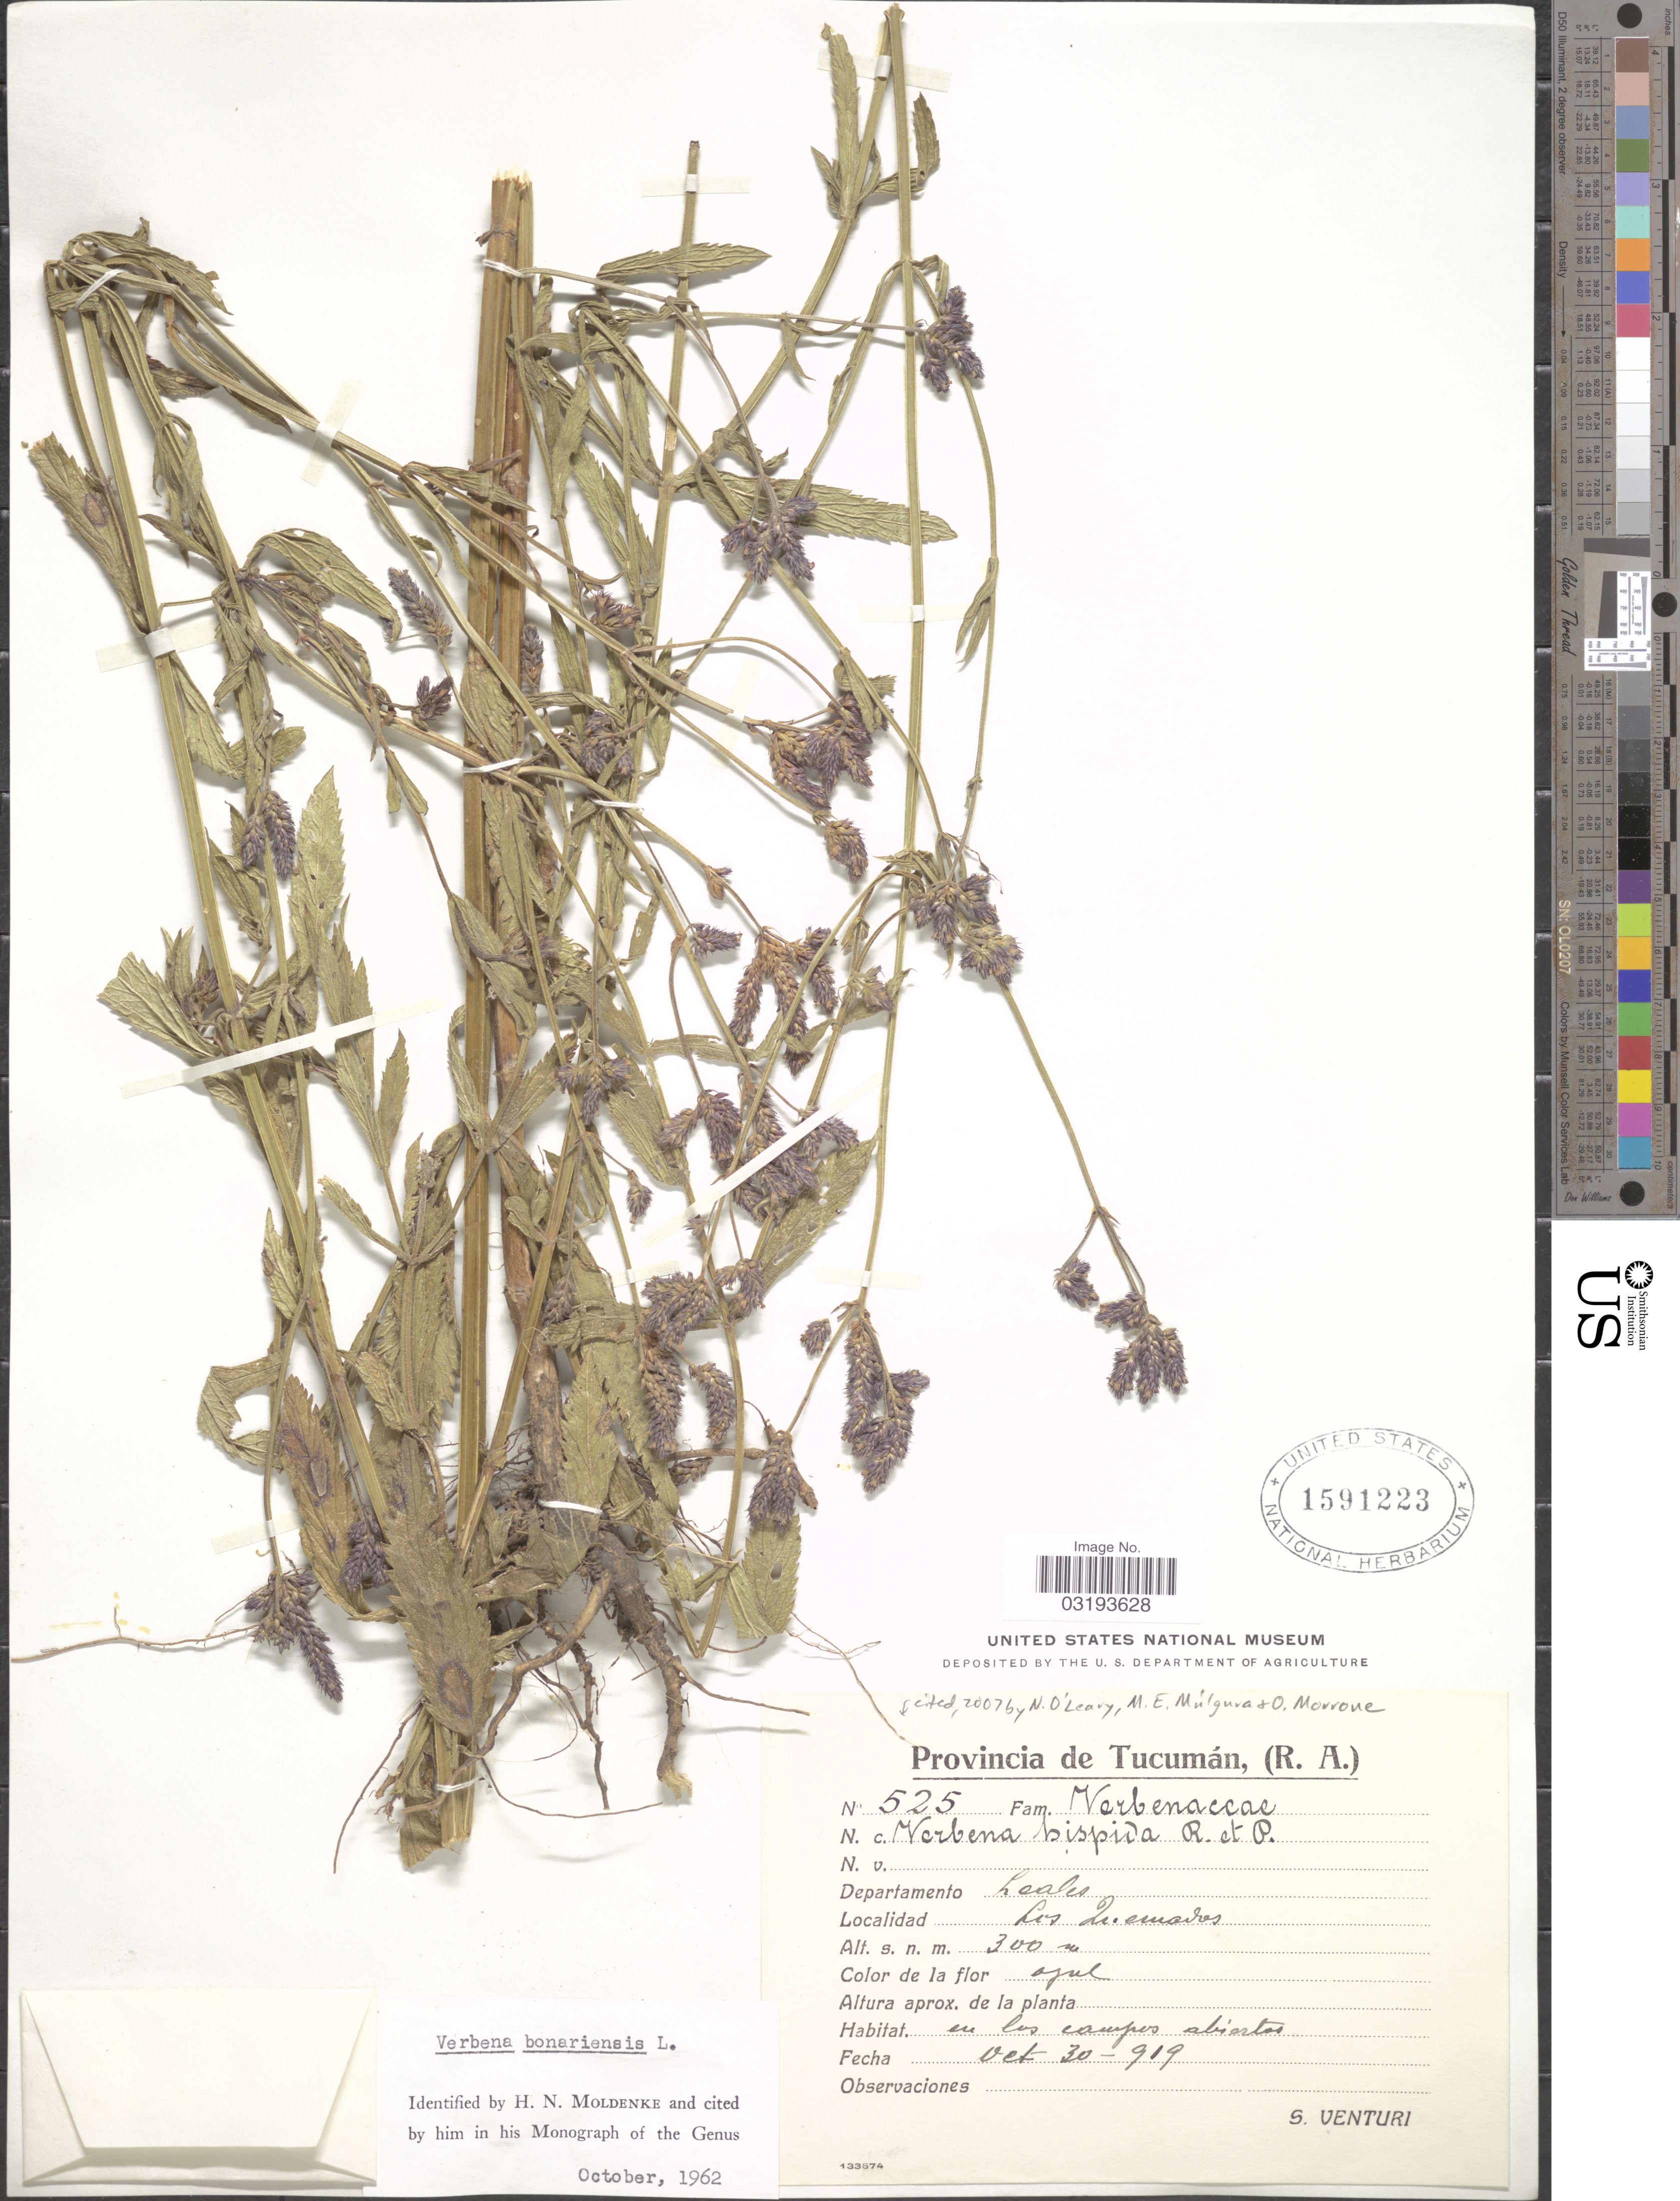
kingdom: Plantae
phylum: Tracheophyta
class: Magnoliopsida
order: Lamiales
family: Verbenaceae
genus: Verbena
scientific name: Verbena hispida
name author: Ruiz & Pav.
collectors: S. Venturi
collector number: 525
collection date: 1919-10-30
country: Argentina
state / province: Tucuman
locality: Departamento Leales. Los Quemados.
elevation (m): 300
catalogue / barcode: US 1591223